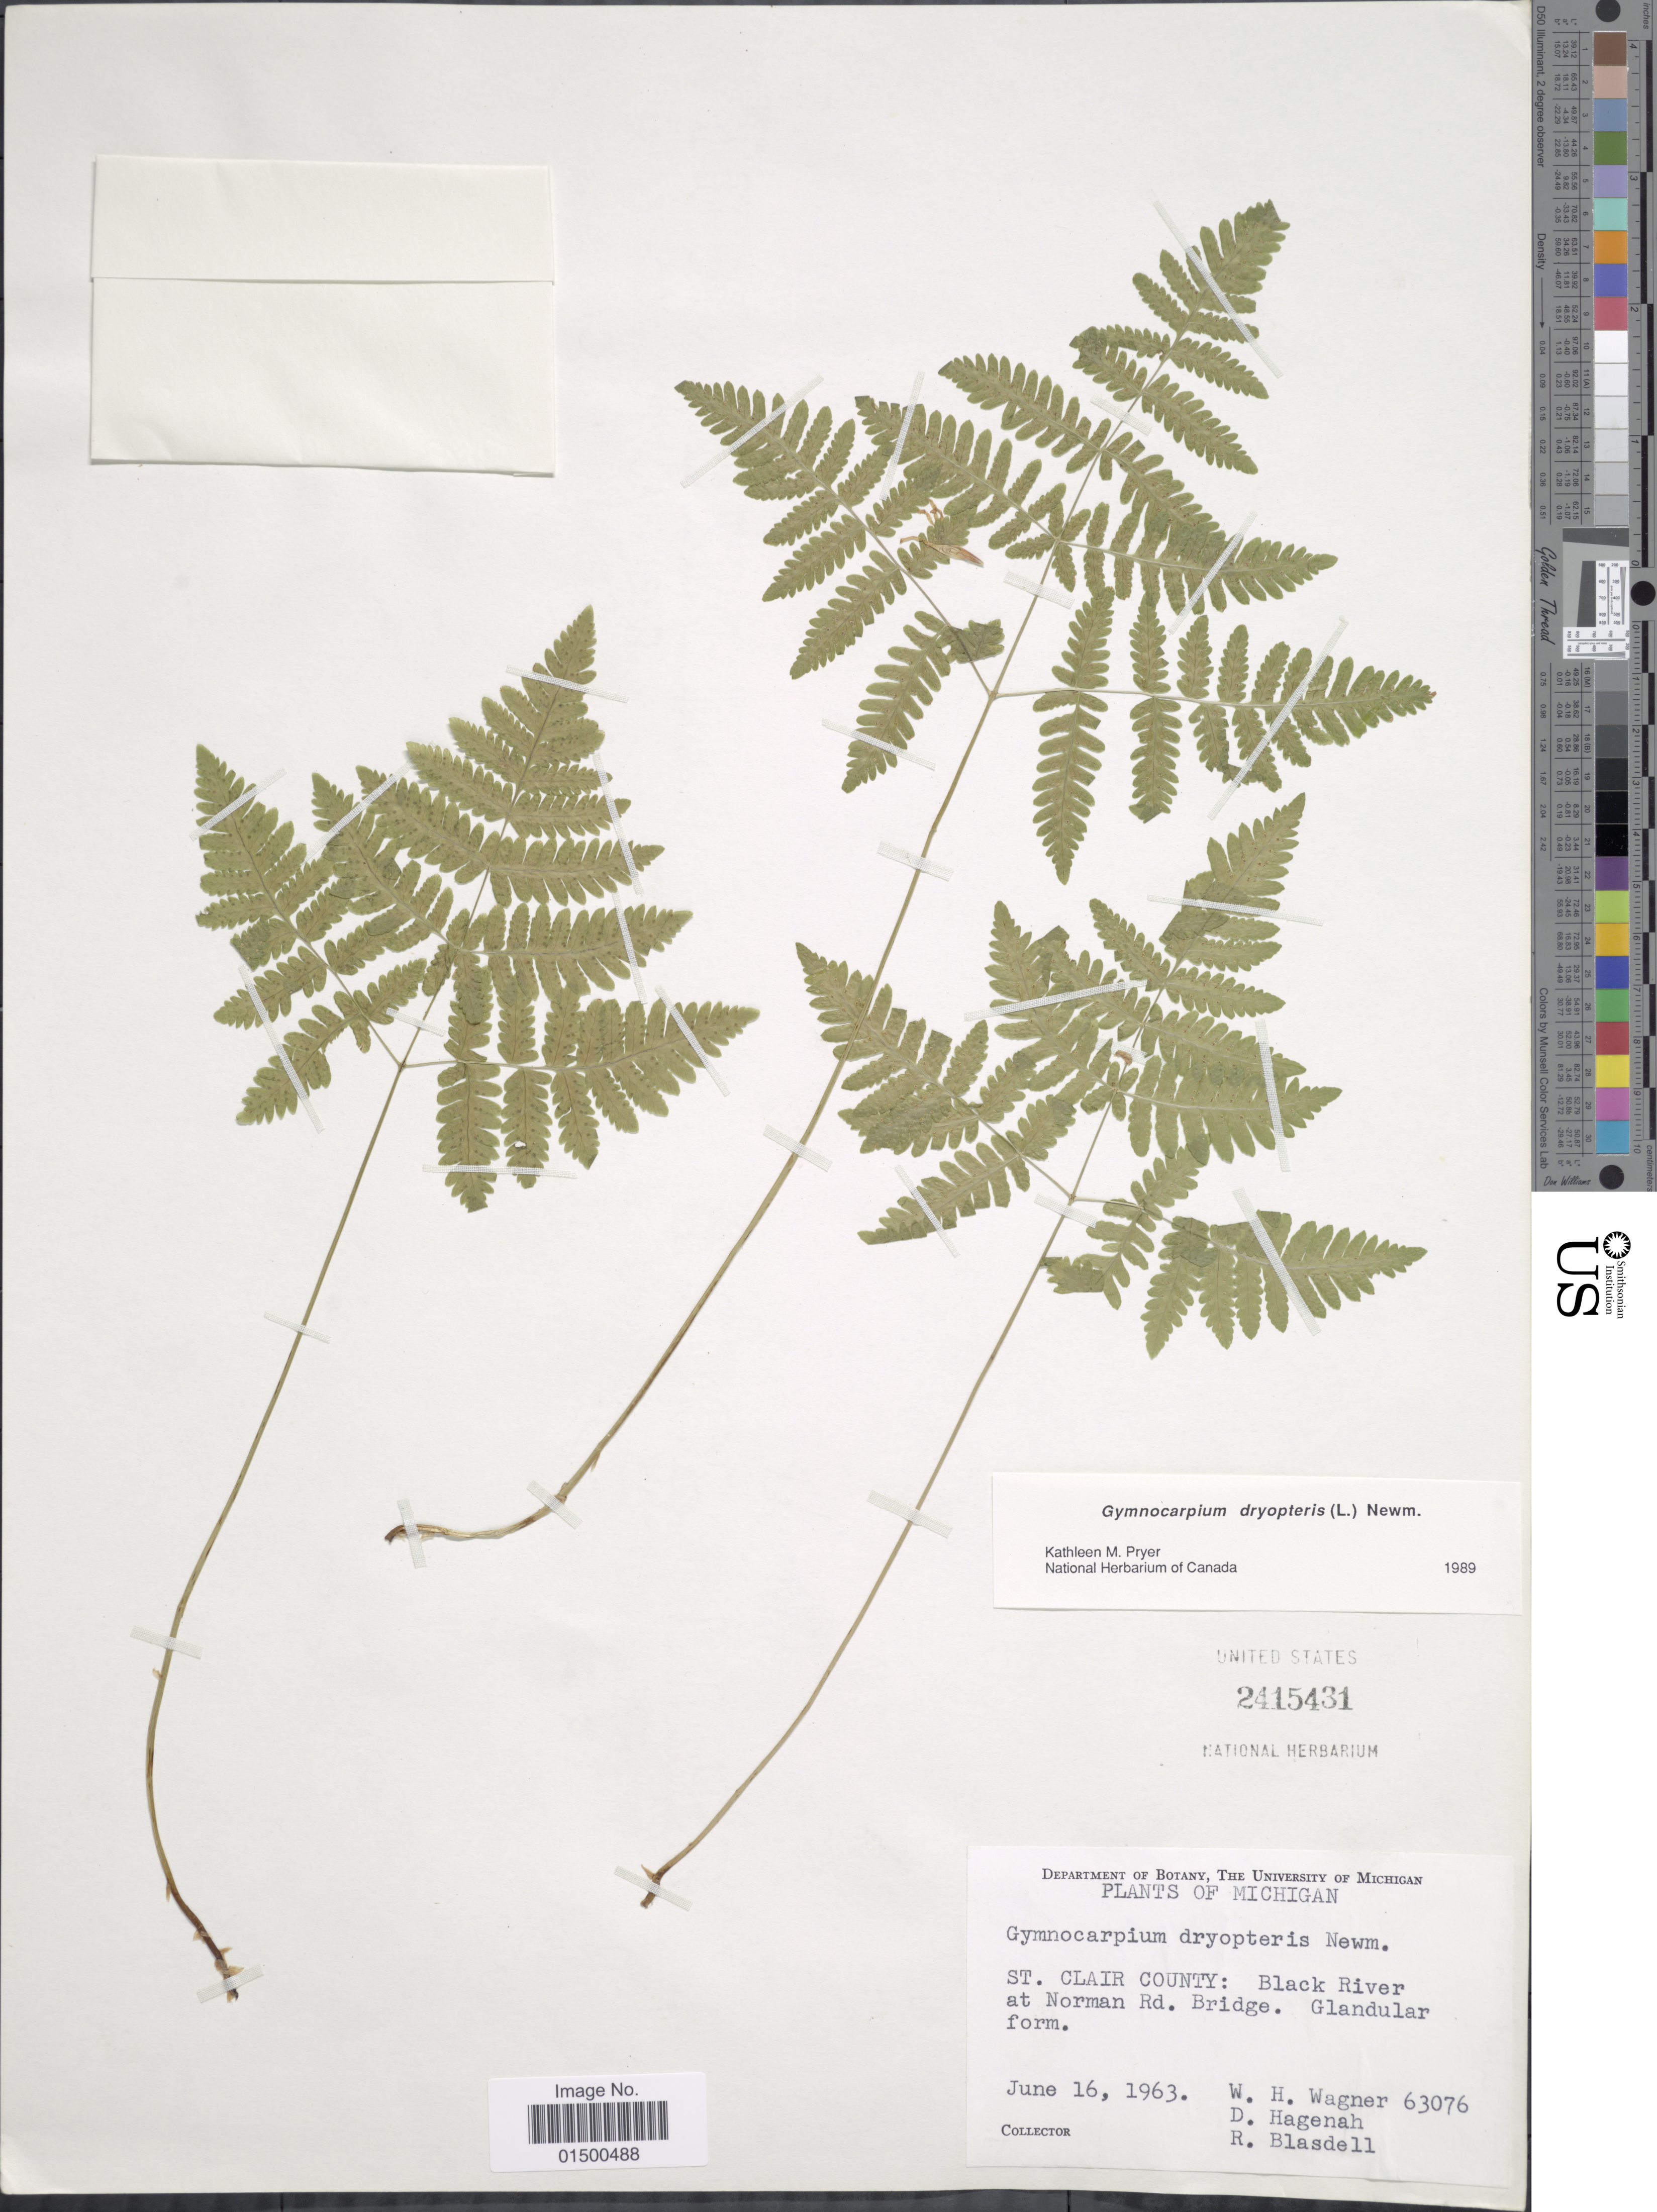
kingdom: Plantae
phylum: Tracheophyta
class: Polypodiopsida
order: Polypodiales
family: Cystopteridaceae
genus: Gymnocarpium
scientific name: Gymnocarpium dryopteris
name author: (L.) Newman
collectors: W. H. Wagner, D. Hagenah & R. Blasdell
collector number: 63076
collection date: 1963-06-16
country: United States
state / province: Michigan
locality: St. Clair County: Black River at Norman Rd. Bridge.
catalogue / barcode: US 2415431